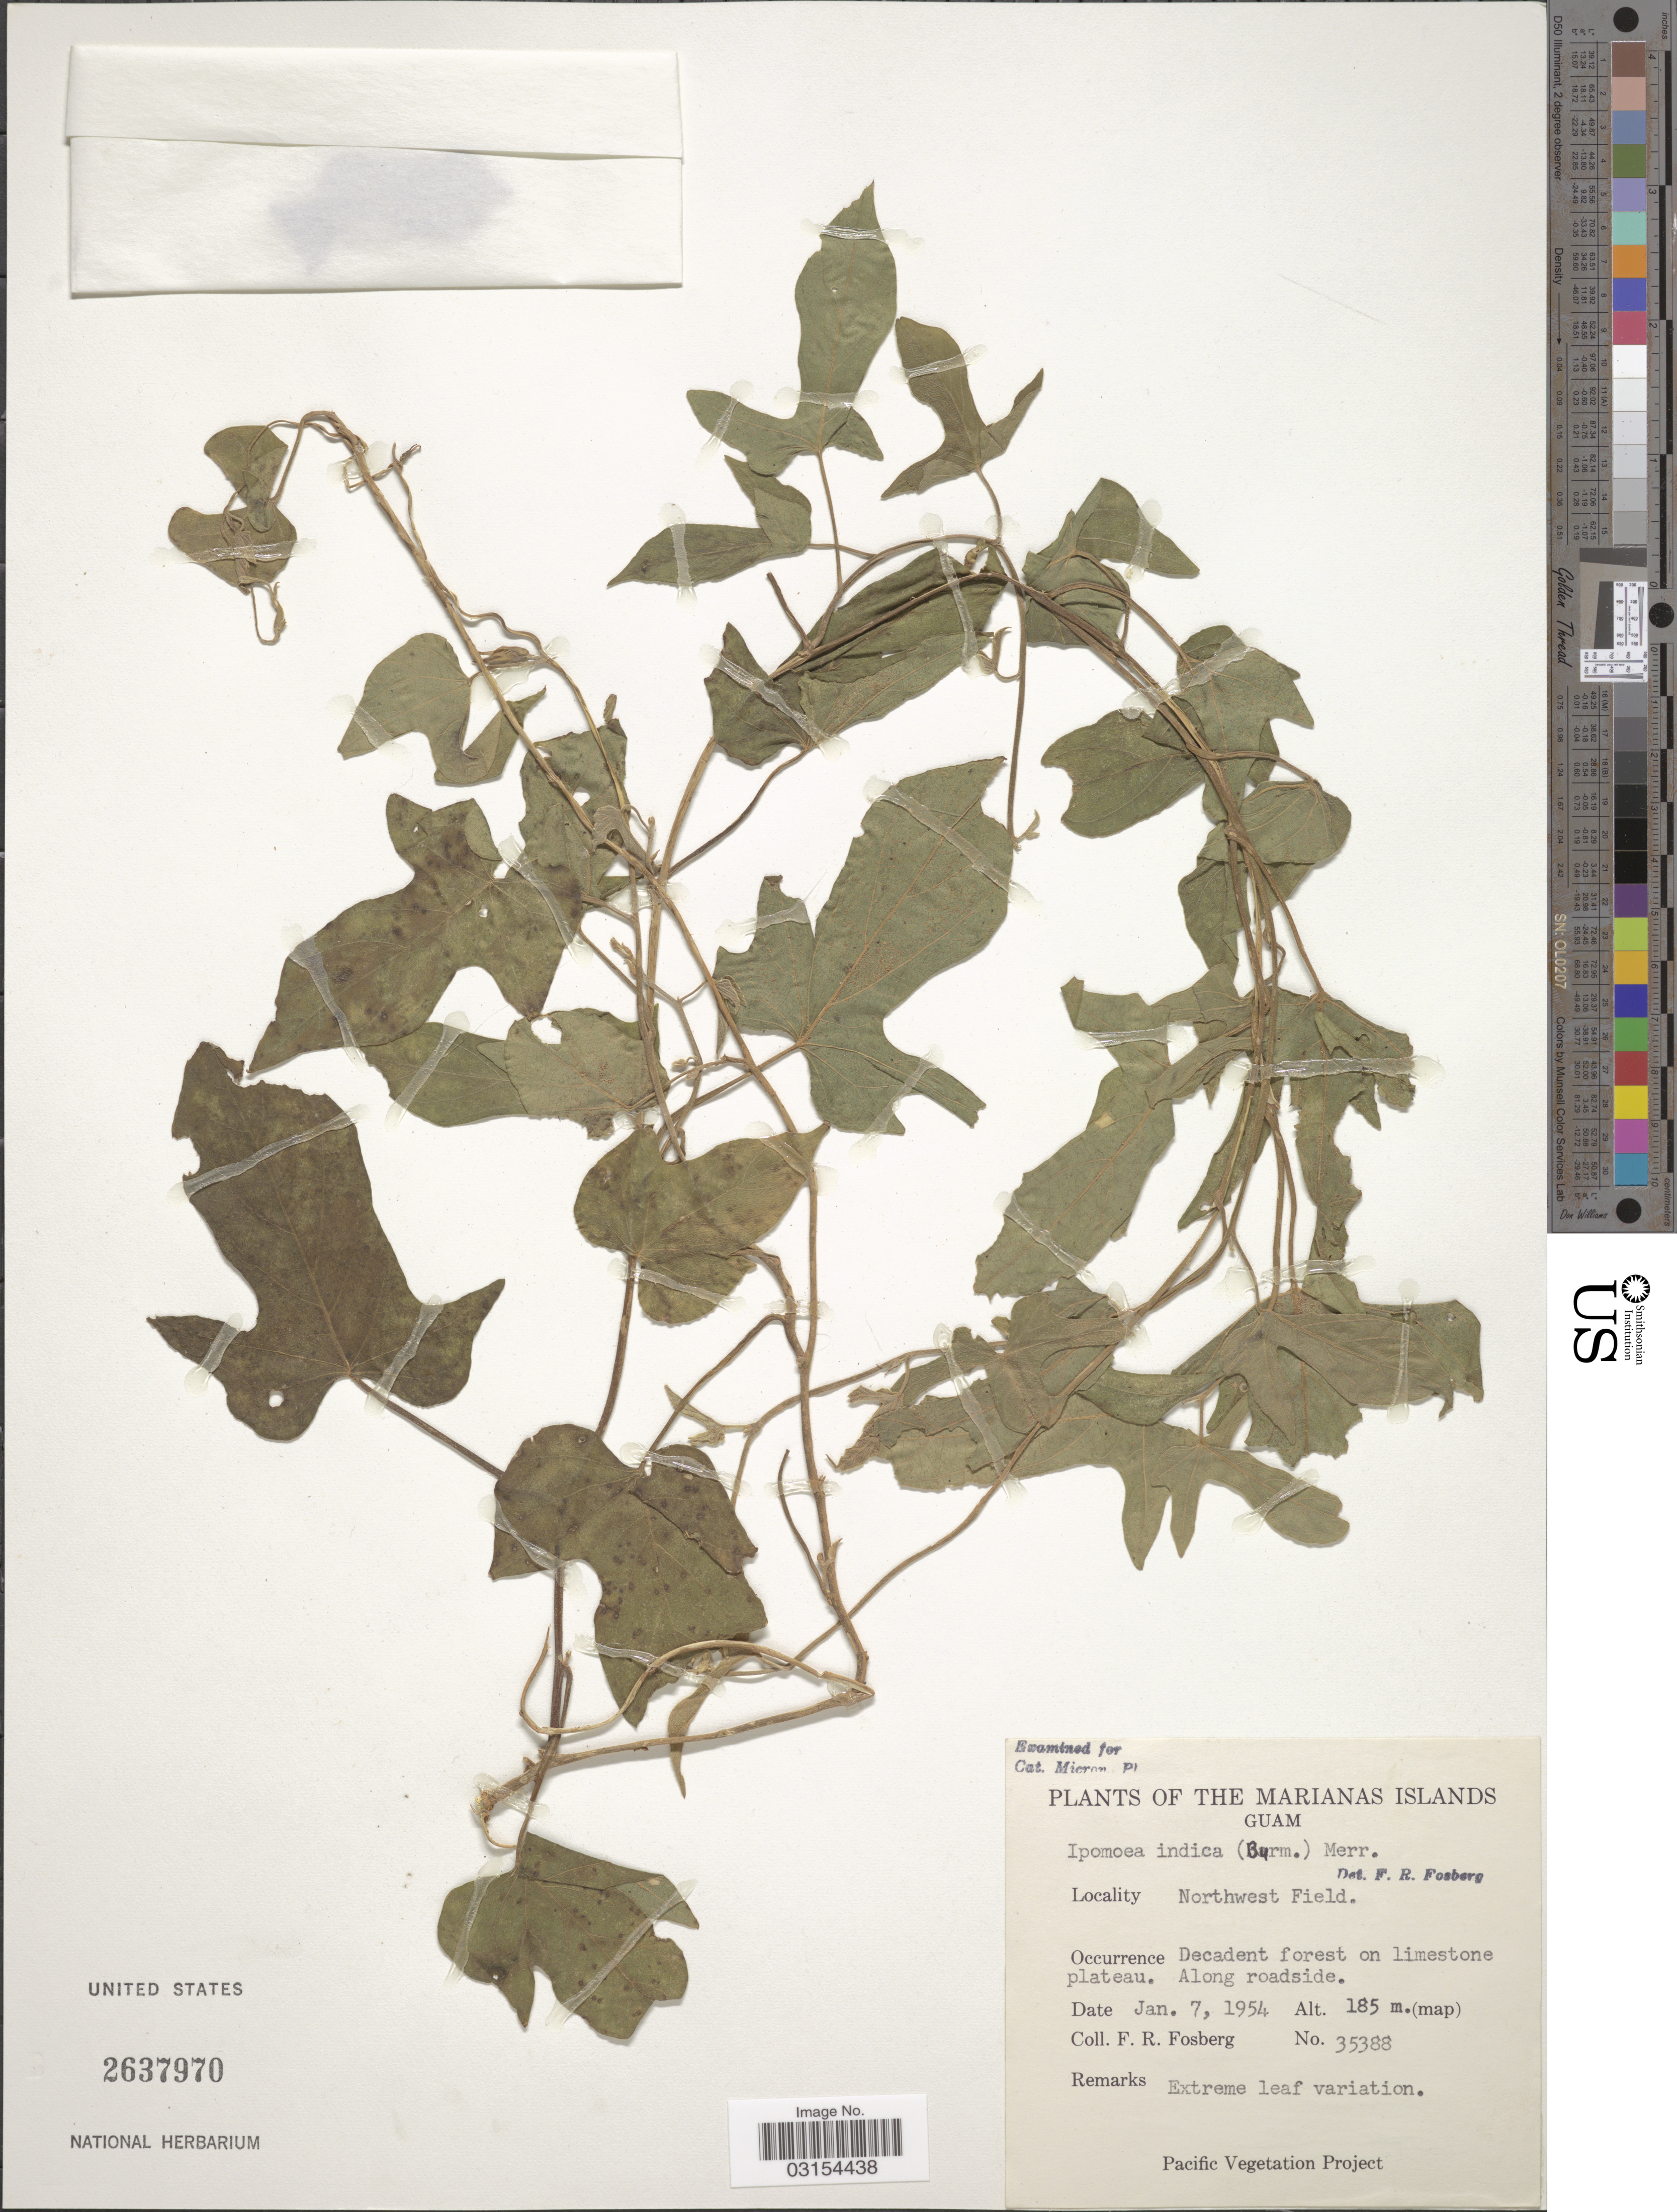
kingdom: Plantae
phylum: Tracheophyta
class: Magnoliopsida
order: Solanales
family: Convolvulaceae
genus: Ipomoea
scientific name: Ipomoea indica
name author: (Burm.) Merr.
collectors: F. R. Fosberg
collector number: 35388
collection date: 1954-01-07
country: Guam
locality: The Marianas Islands. Northwest Field.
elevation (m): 185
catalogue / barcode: US 2637970